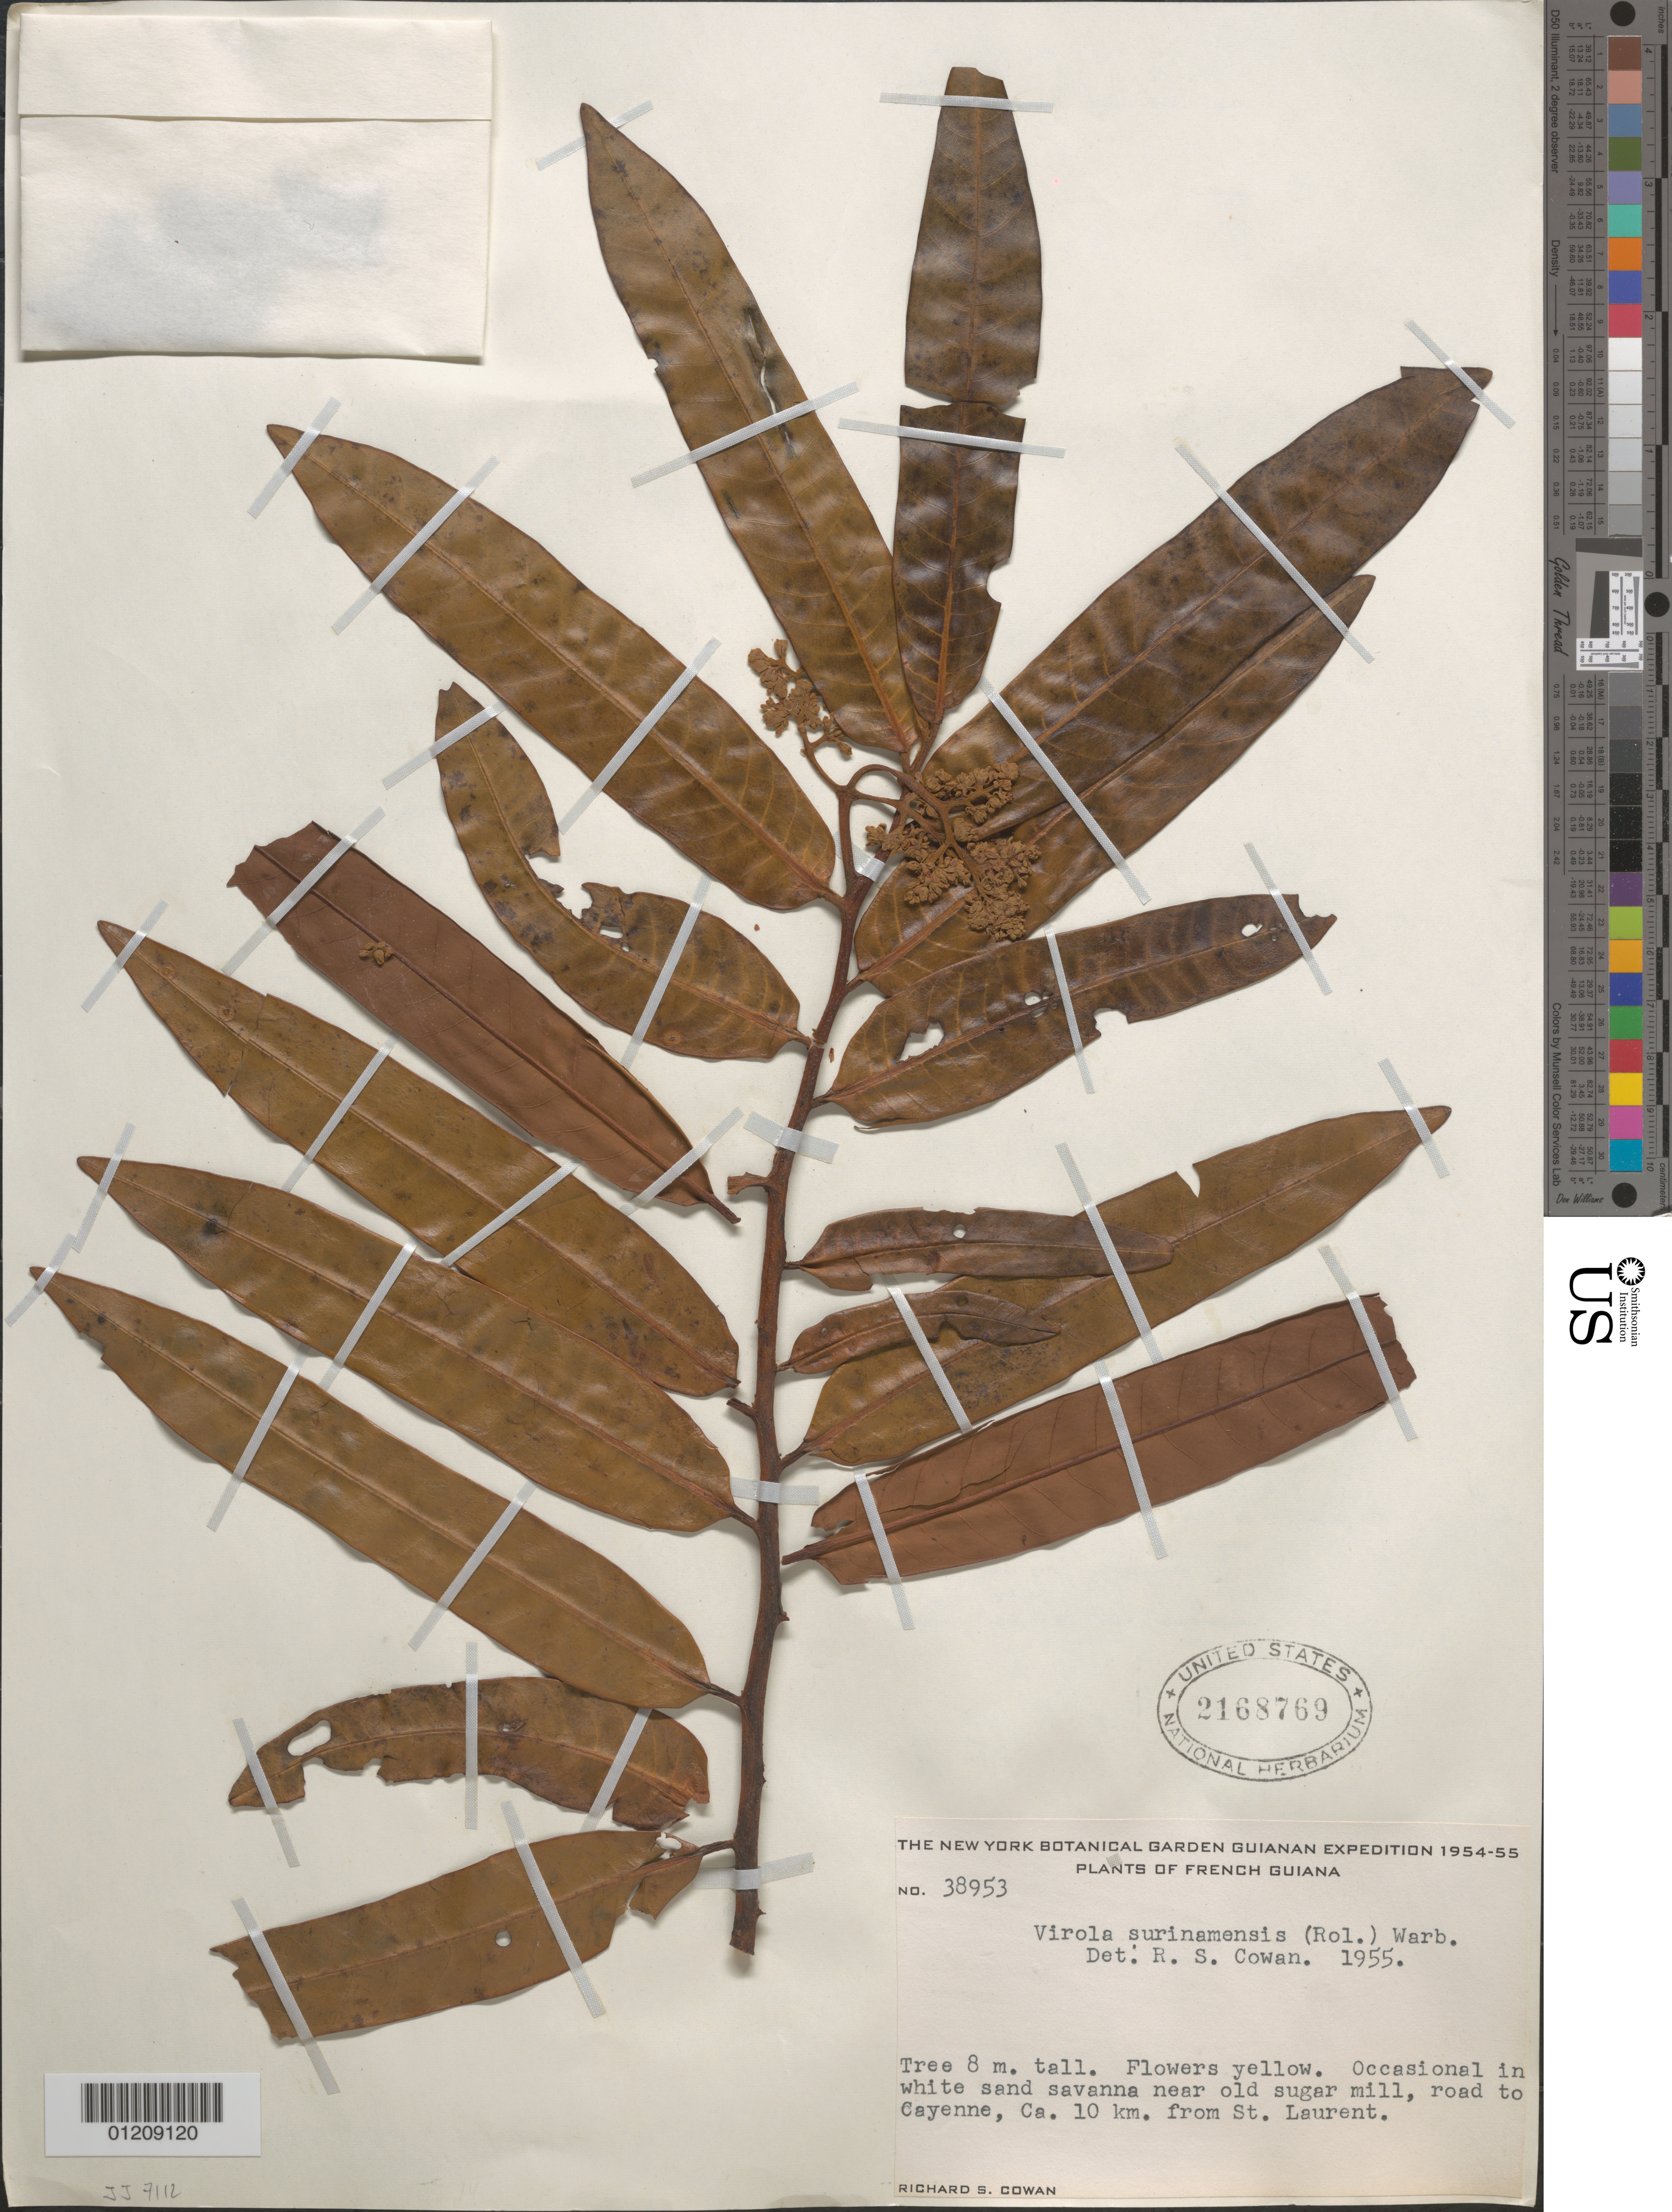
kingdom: Plantae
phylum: Tracheophyta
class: Magnoliopsida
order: Magnoliales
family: Myristicaceae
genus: Virola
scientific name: Virola surinamensis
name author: (Rol.) Warb.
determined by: Cowan, R. S.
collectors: R. S. Cowan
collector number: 38953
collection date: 1954/1955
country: French Guiana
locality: Road to Cayenne, ca. 10km from St. Laurent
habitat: Occasional in white sand savanna near old sugar mill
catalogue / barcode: US 2168769